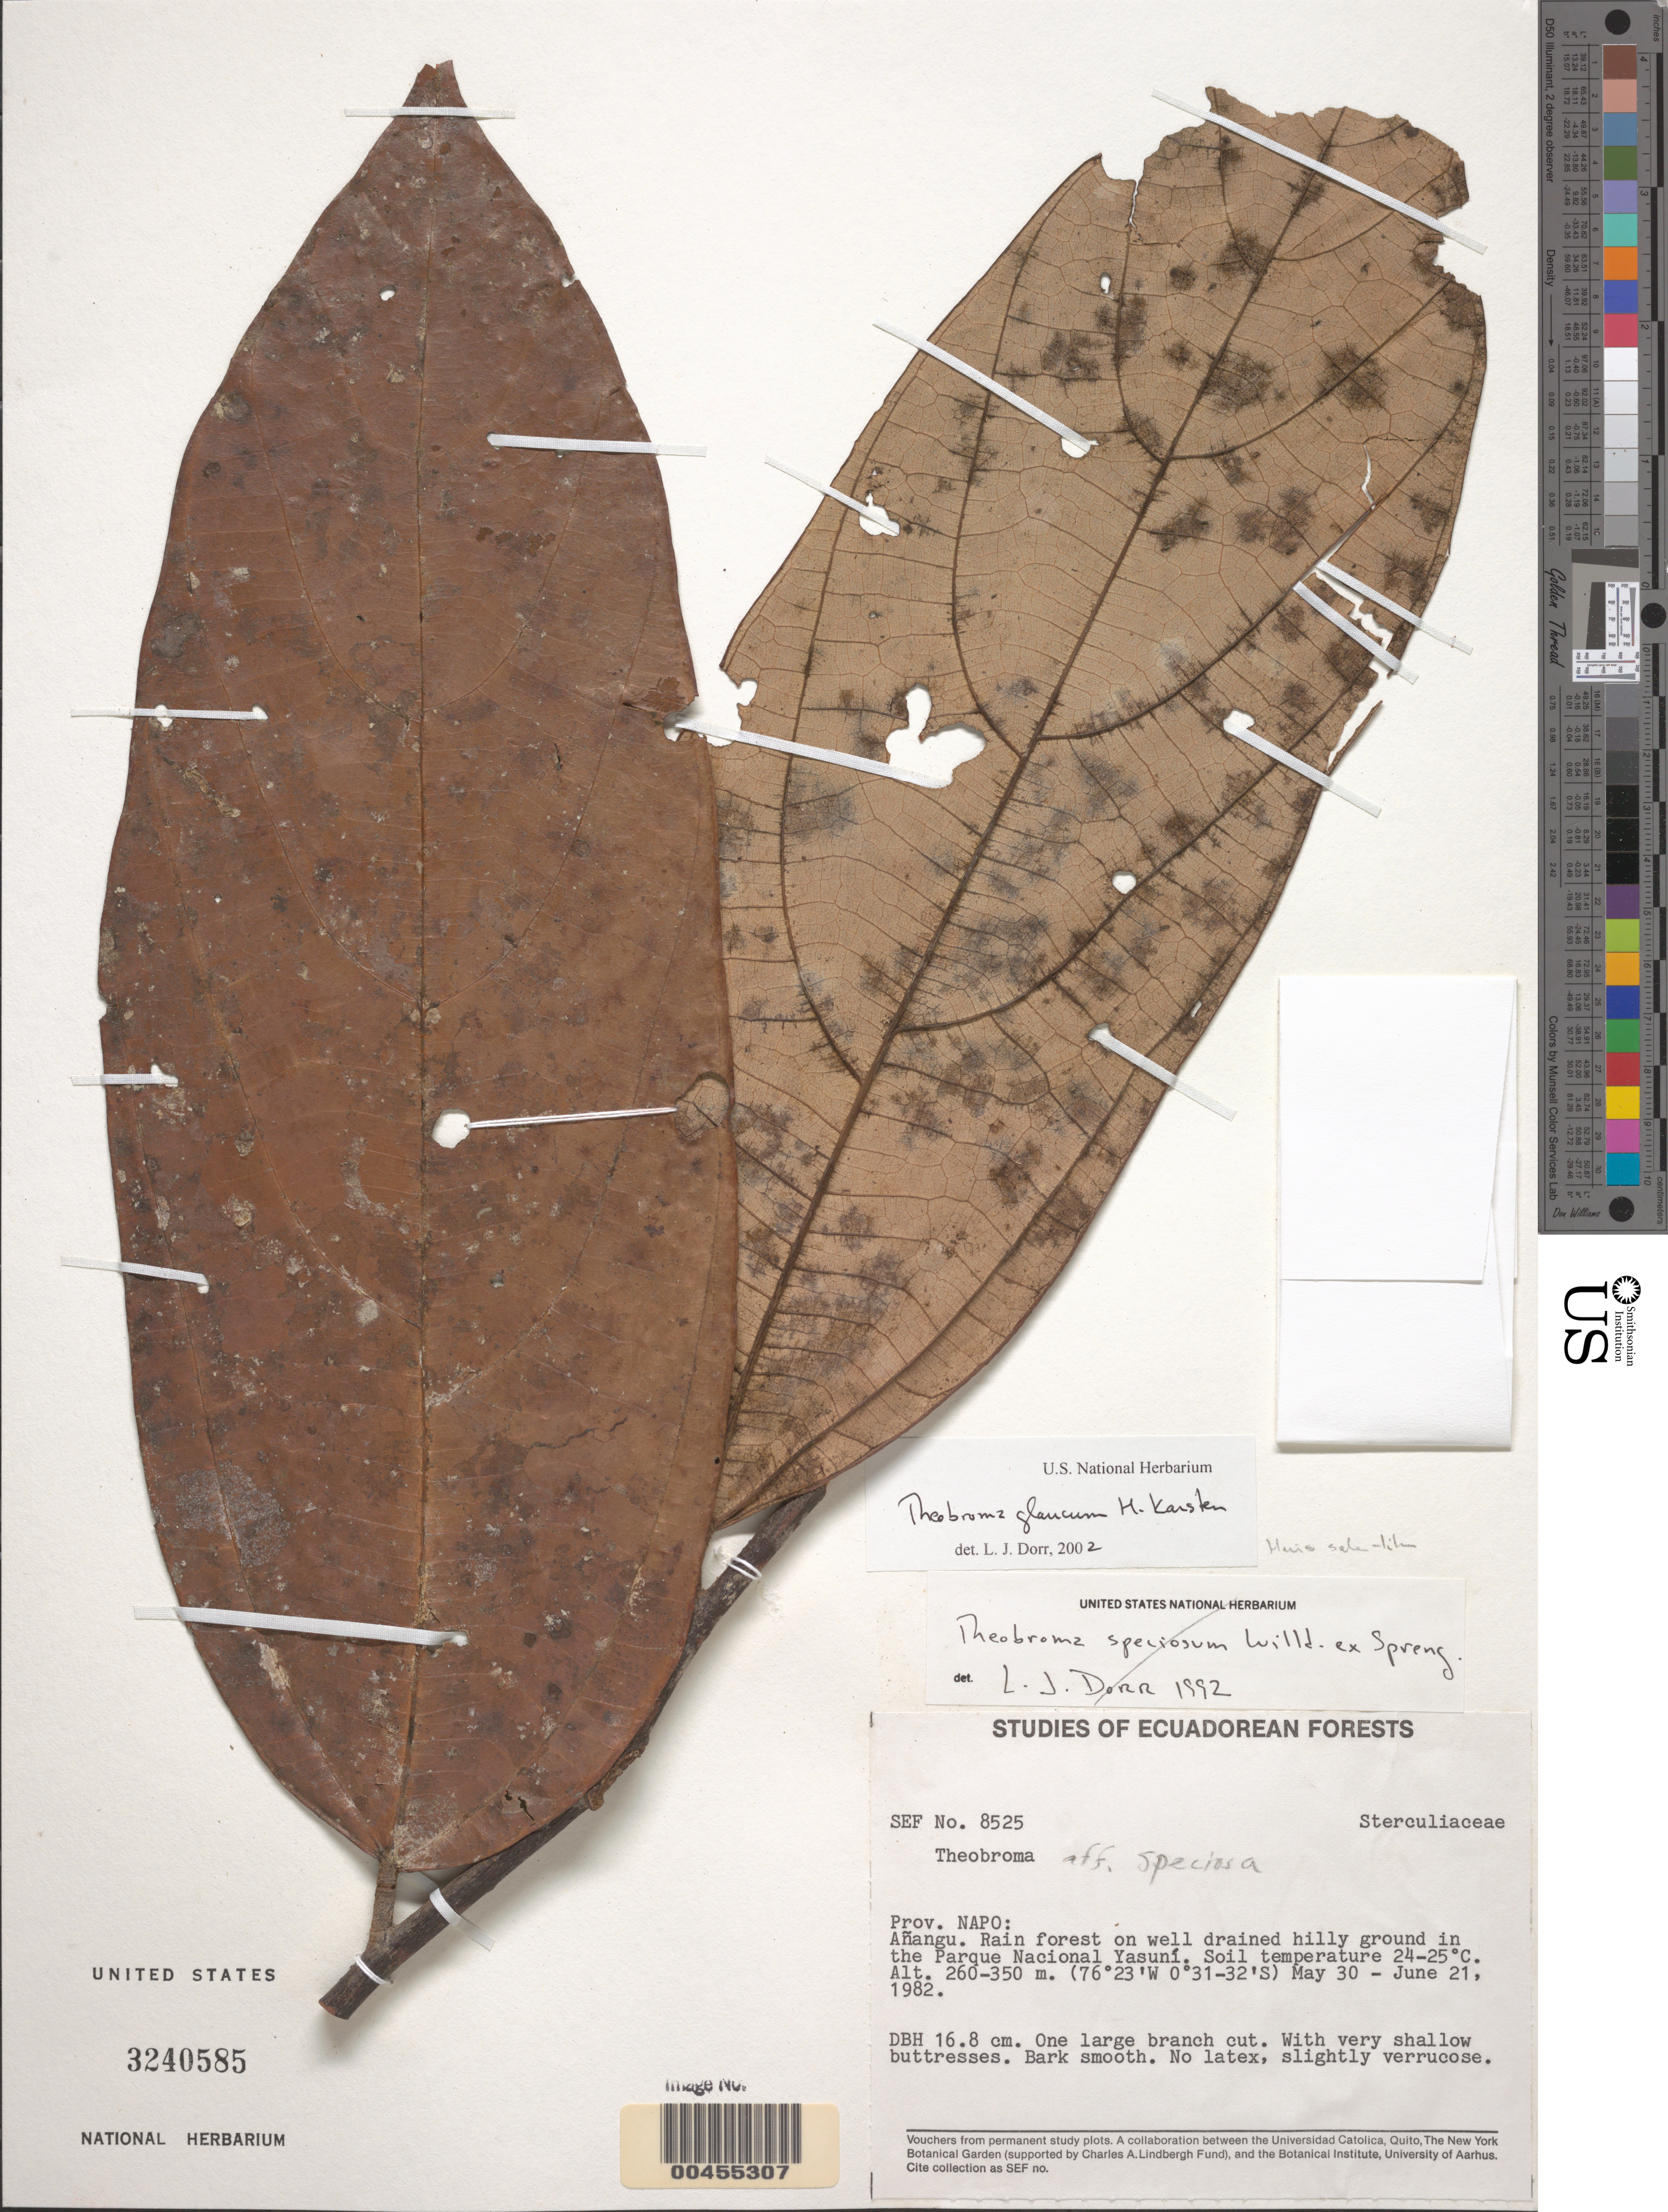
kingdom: Plantae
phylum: Tracheophyta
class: Magnoliopsida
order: Malvales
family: Malvaceae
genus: Theobroma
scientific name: Theobroma glaucum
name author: H. Karst.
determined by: Dorr, L. J., (BOT), Smithsonian Institution - National Museum of Natural History (UNITED STATES)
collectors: SEF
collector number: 8525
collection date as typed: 30 May 1982 to 21 Jun 1982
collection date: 1982-05-30/1982-06-21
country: Ecuador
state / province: Napo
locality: Añangu. Parque Nacional Yasuní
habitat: rain forest on well drained hilly ground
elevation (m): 260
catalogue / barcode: US 3240585